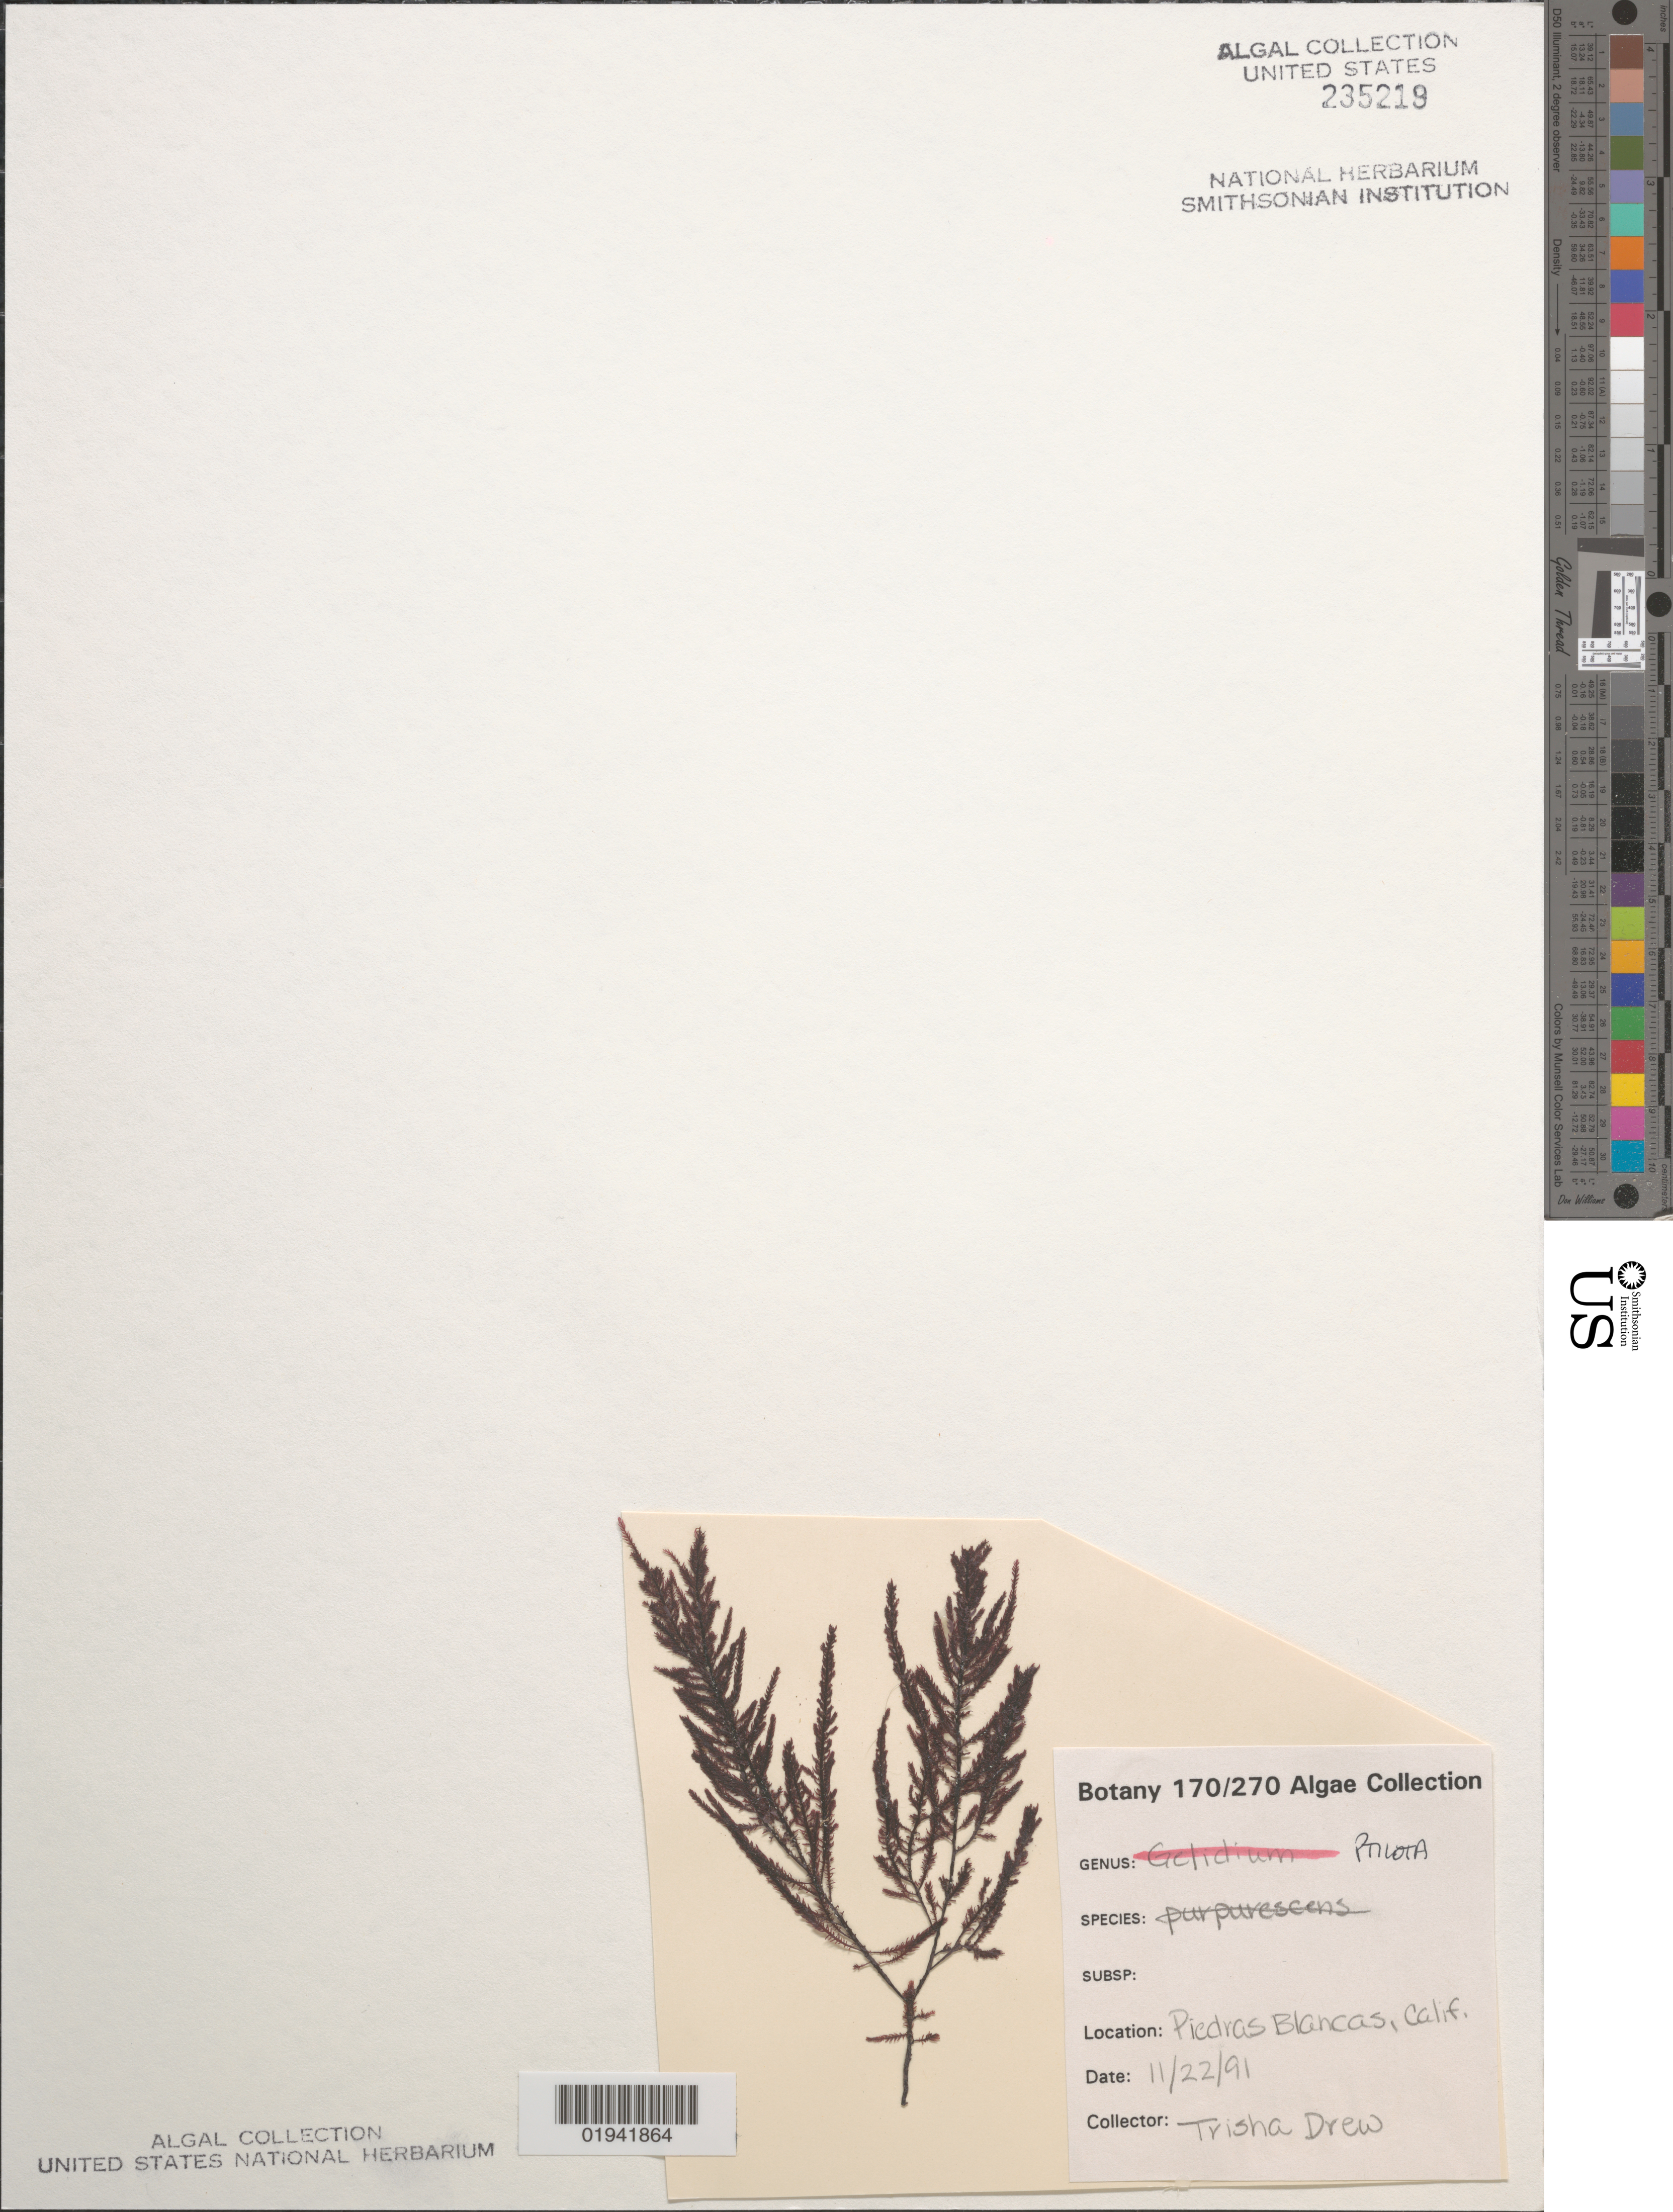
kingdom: Plantae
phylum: Rhodophyta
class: Florideophyceae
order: Ceramiales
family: Wrangeliaceae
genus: Ptilota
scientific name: Ptilota sp.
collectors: T. Drew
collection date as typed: Transcribed d/m/y: 22/11/91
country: United States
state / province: California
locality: Piedras Blancas.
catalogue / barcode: US 235219